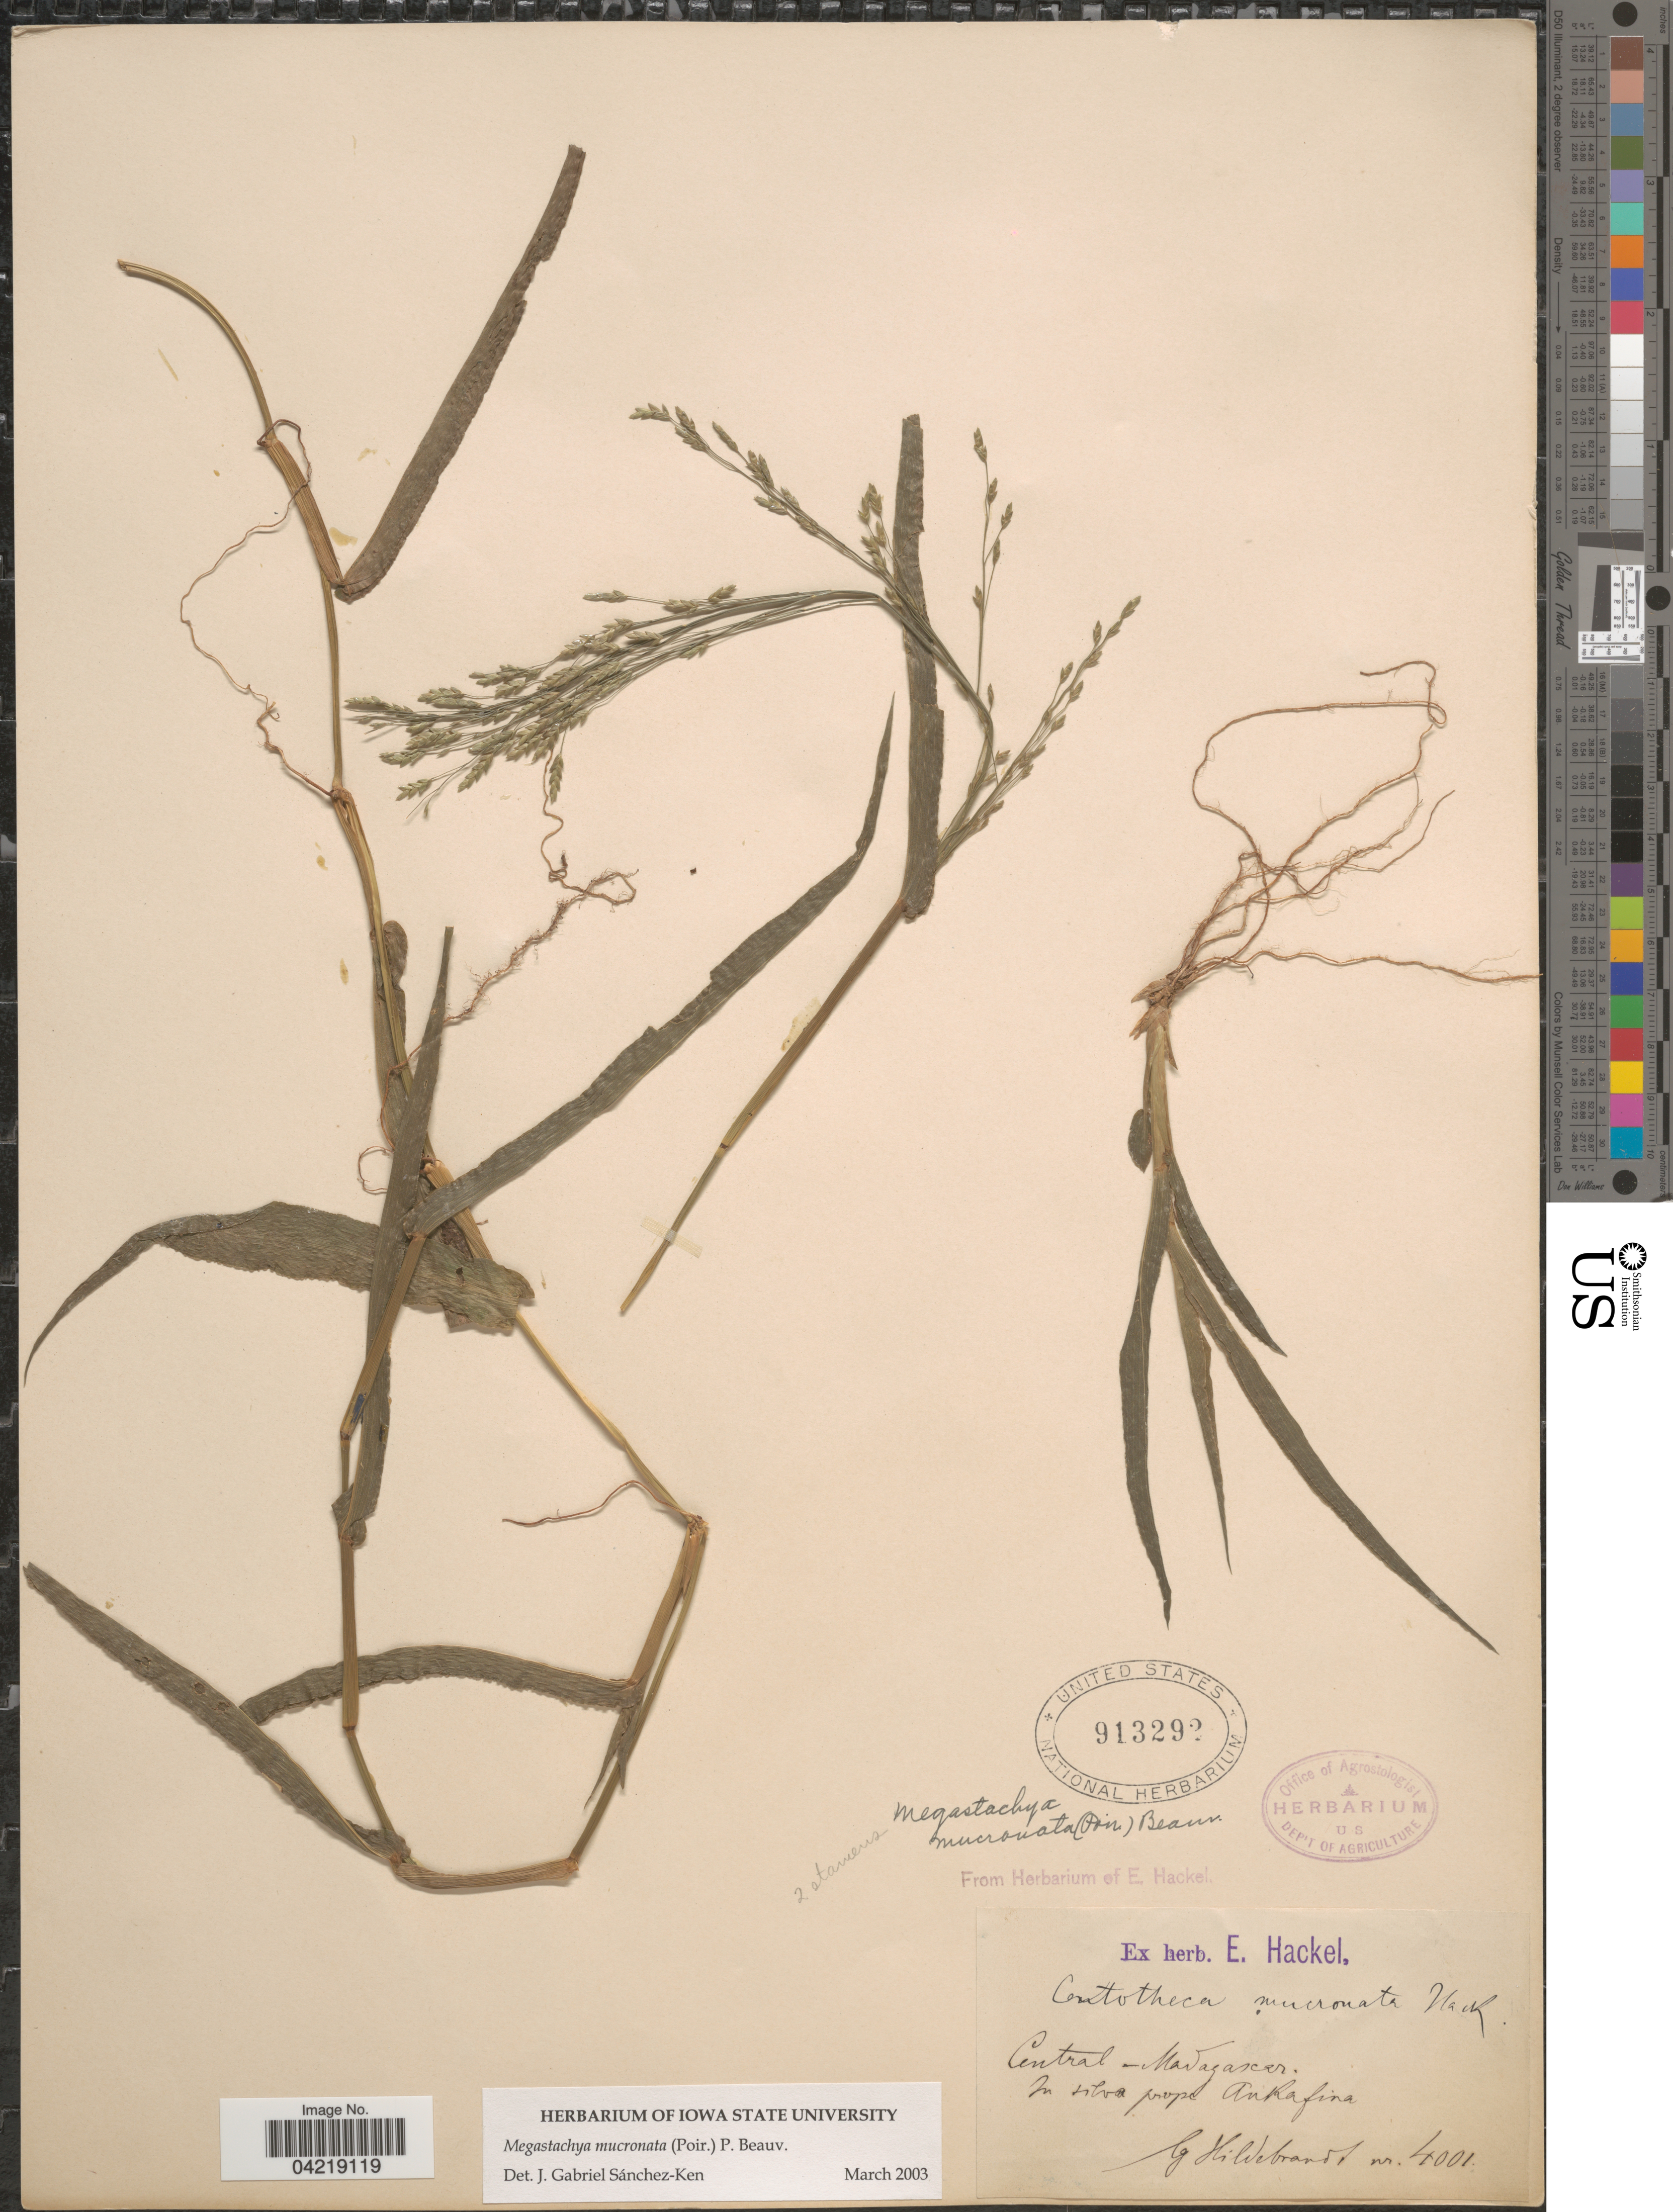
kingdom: Plantae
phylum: Tracheophyta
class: Liliopsida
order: Poales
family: Poaceae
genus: Megastachya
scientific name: Megastachya mucronata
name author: (Poir.) P. Beauv.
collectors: J. Hildebrandt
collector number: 4001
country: Madagascar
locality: Central - Madagascar. In silva prope Ankafina.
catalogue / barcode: US 913292